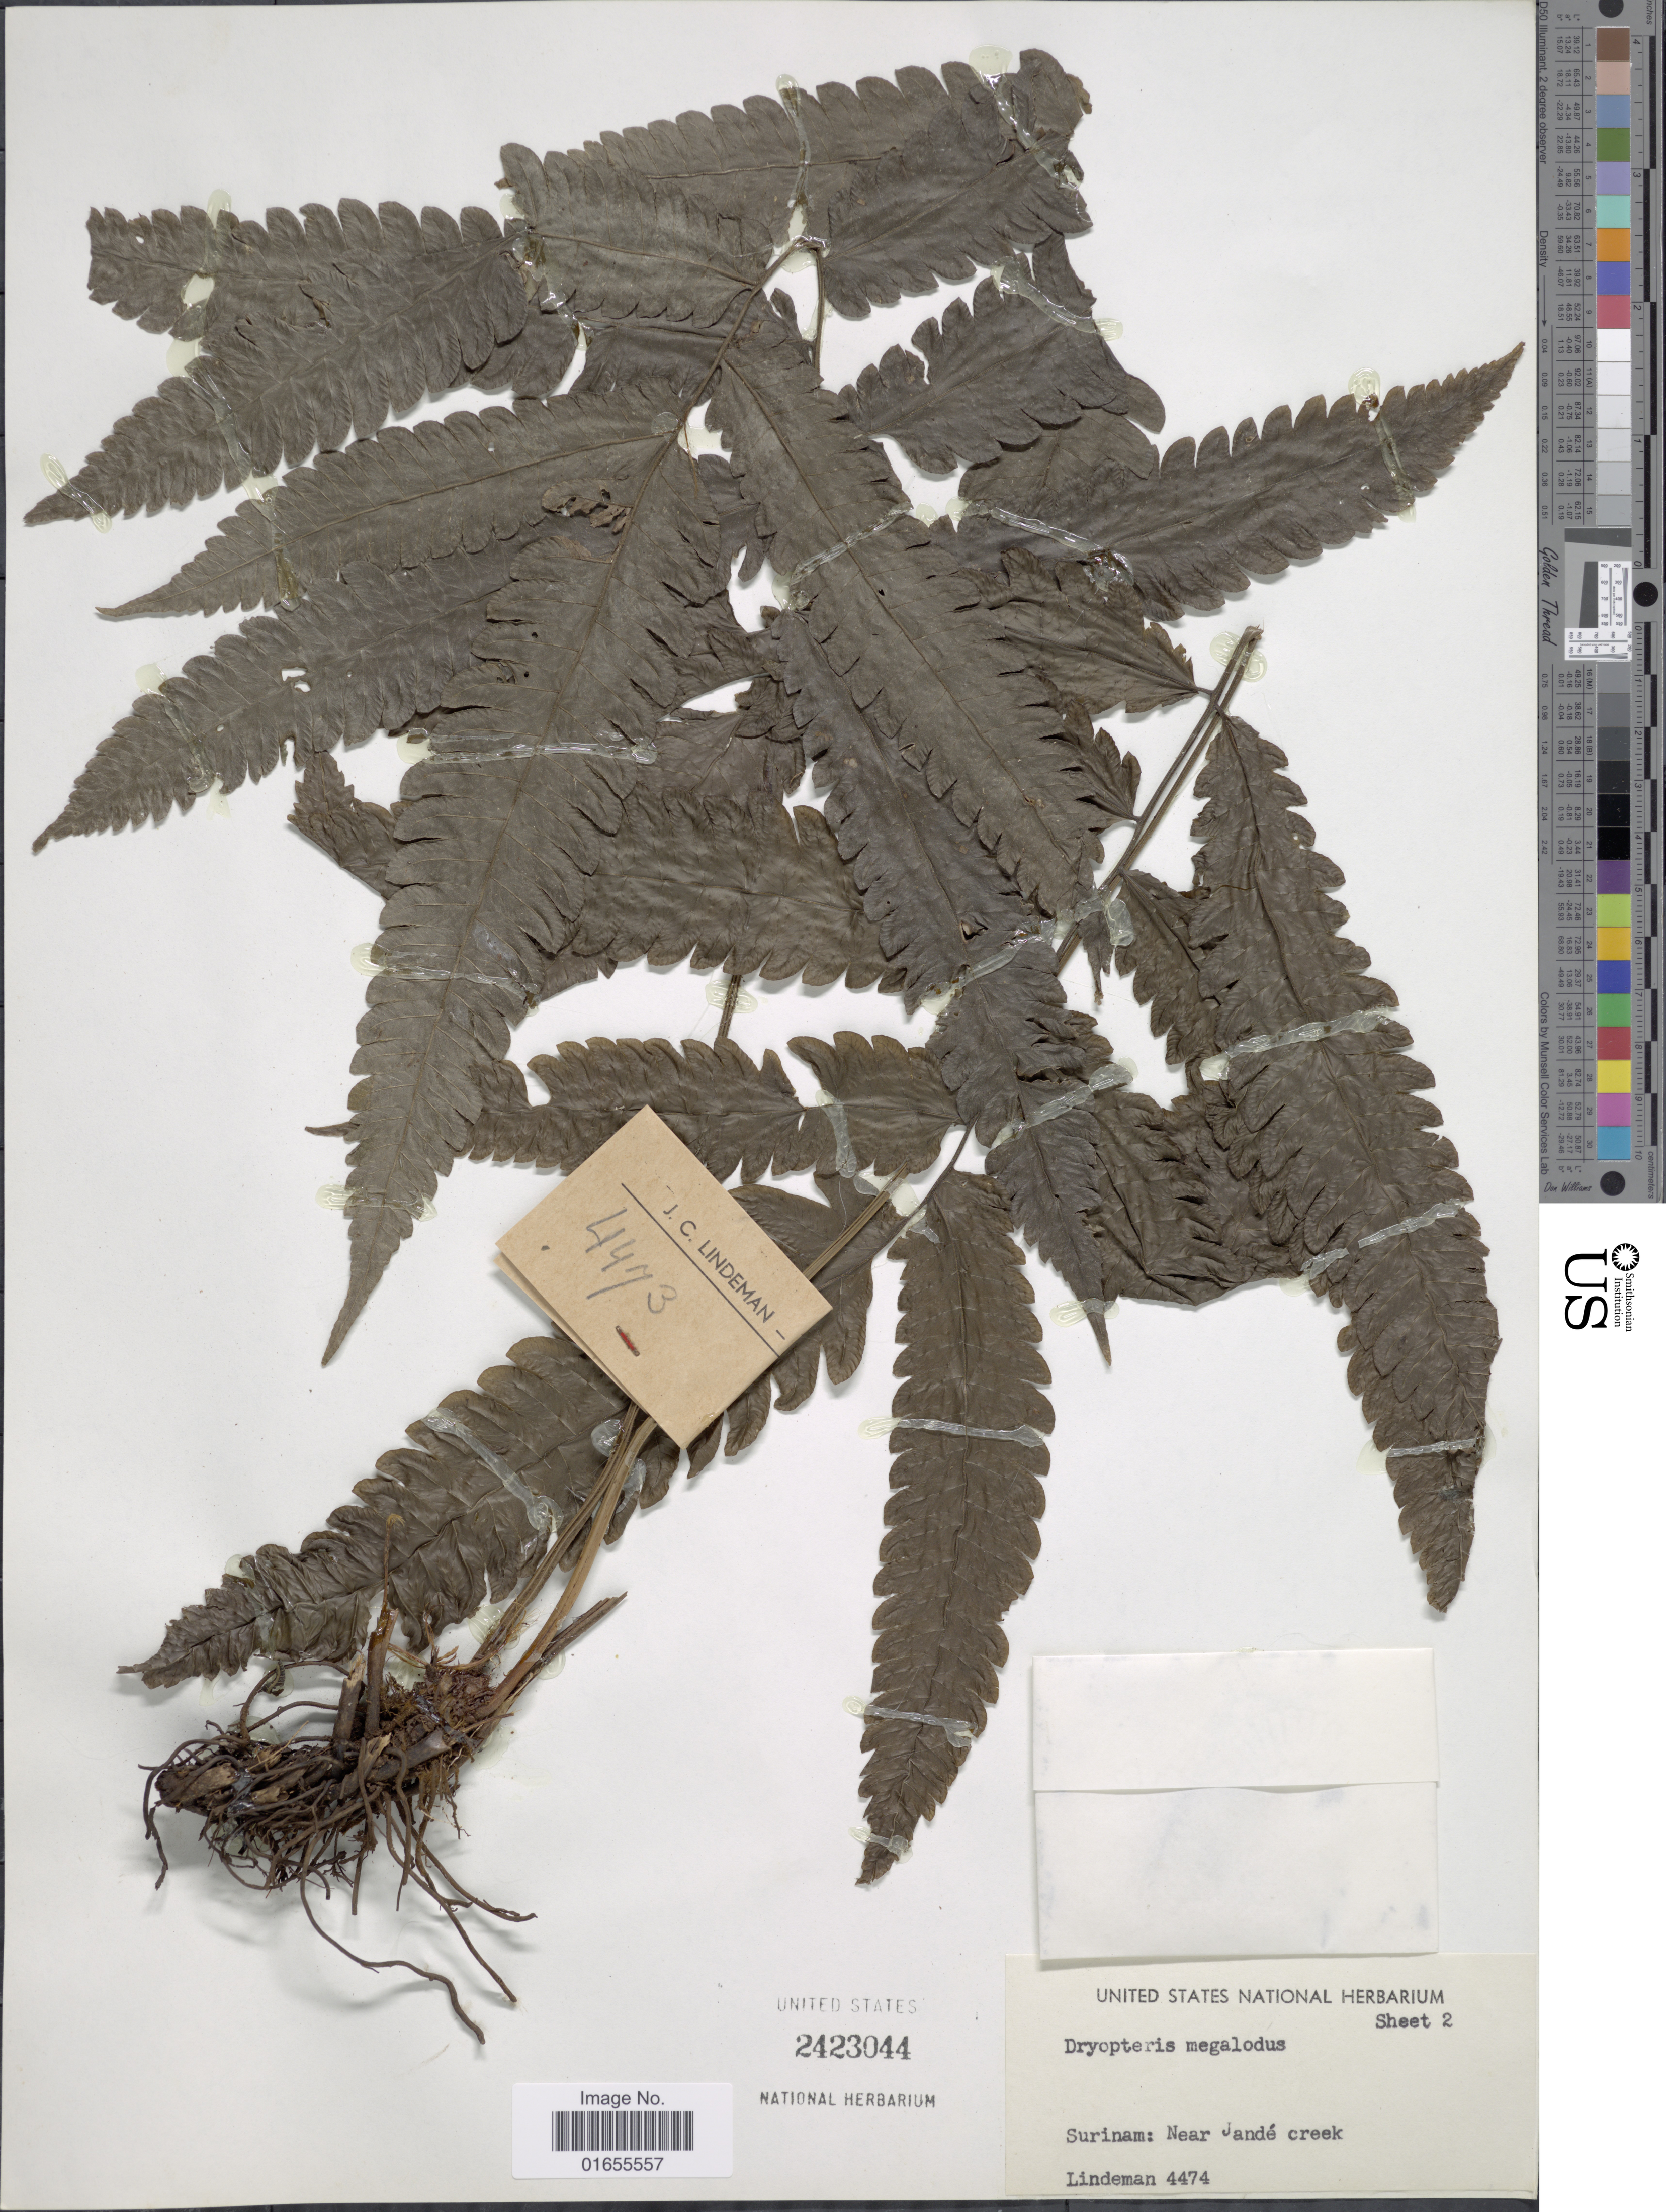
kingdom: Plantae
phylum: Tracheophyta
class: Polypodiopsida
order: Polypodiales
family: Thelypteridaceae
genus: Goniopteris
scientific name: Goniopteris pennata (Poir.) comb. nov., ined 2015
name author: (Poir.)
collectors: -. Lindeman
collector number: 4474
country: Suriname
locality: Surinam: Near Jande creek.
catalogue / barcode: US 2423044